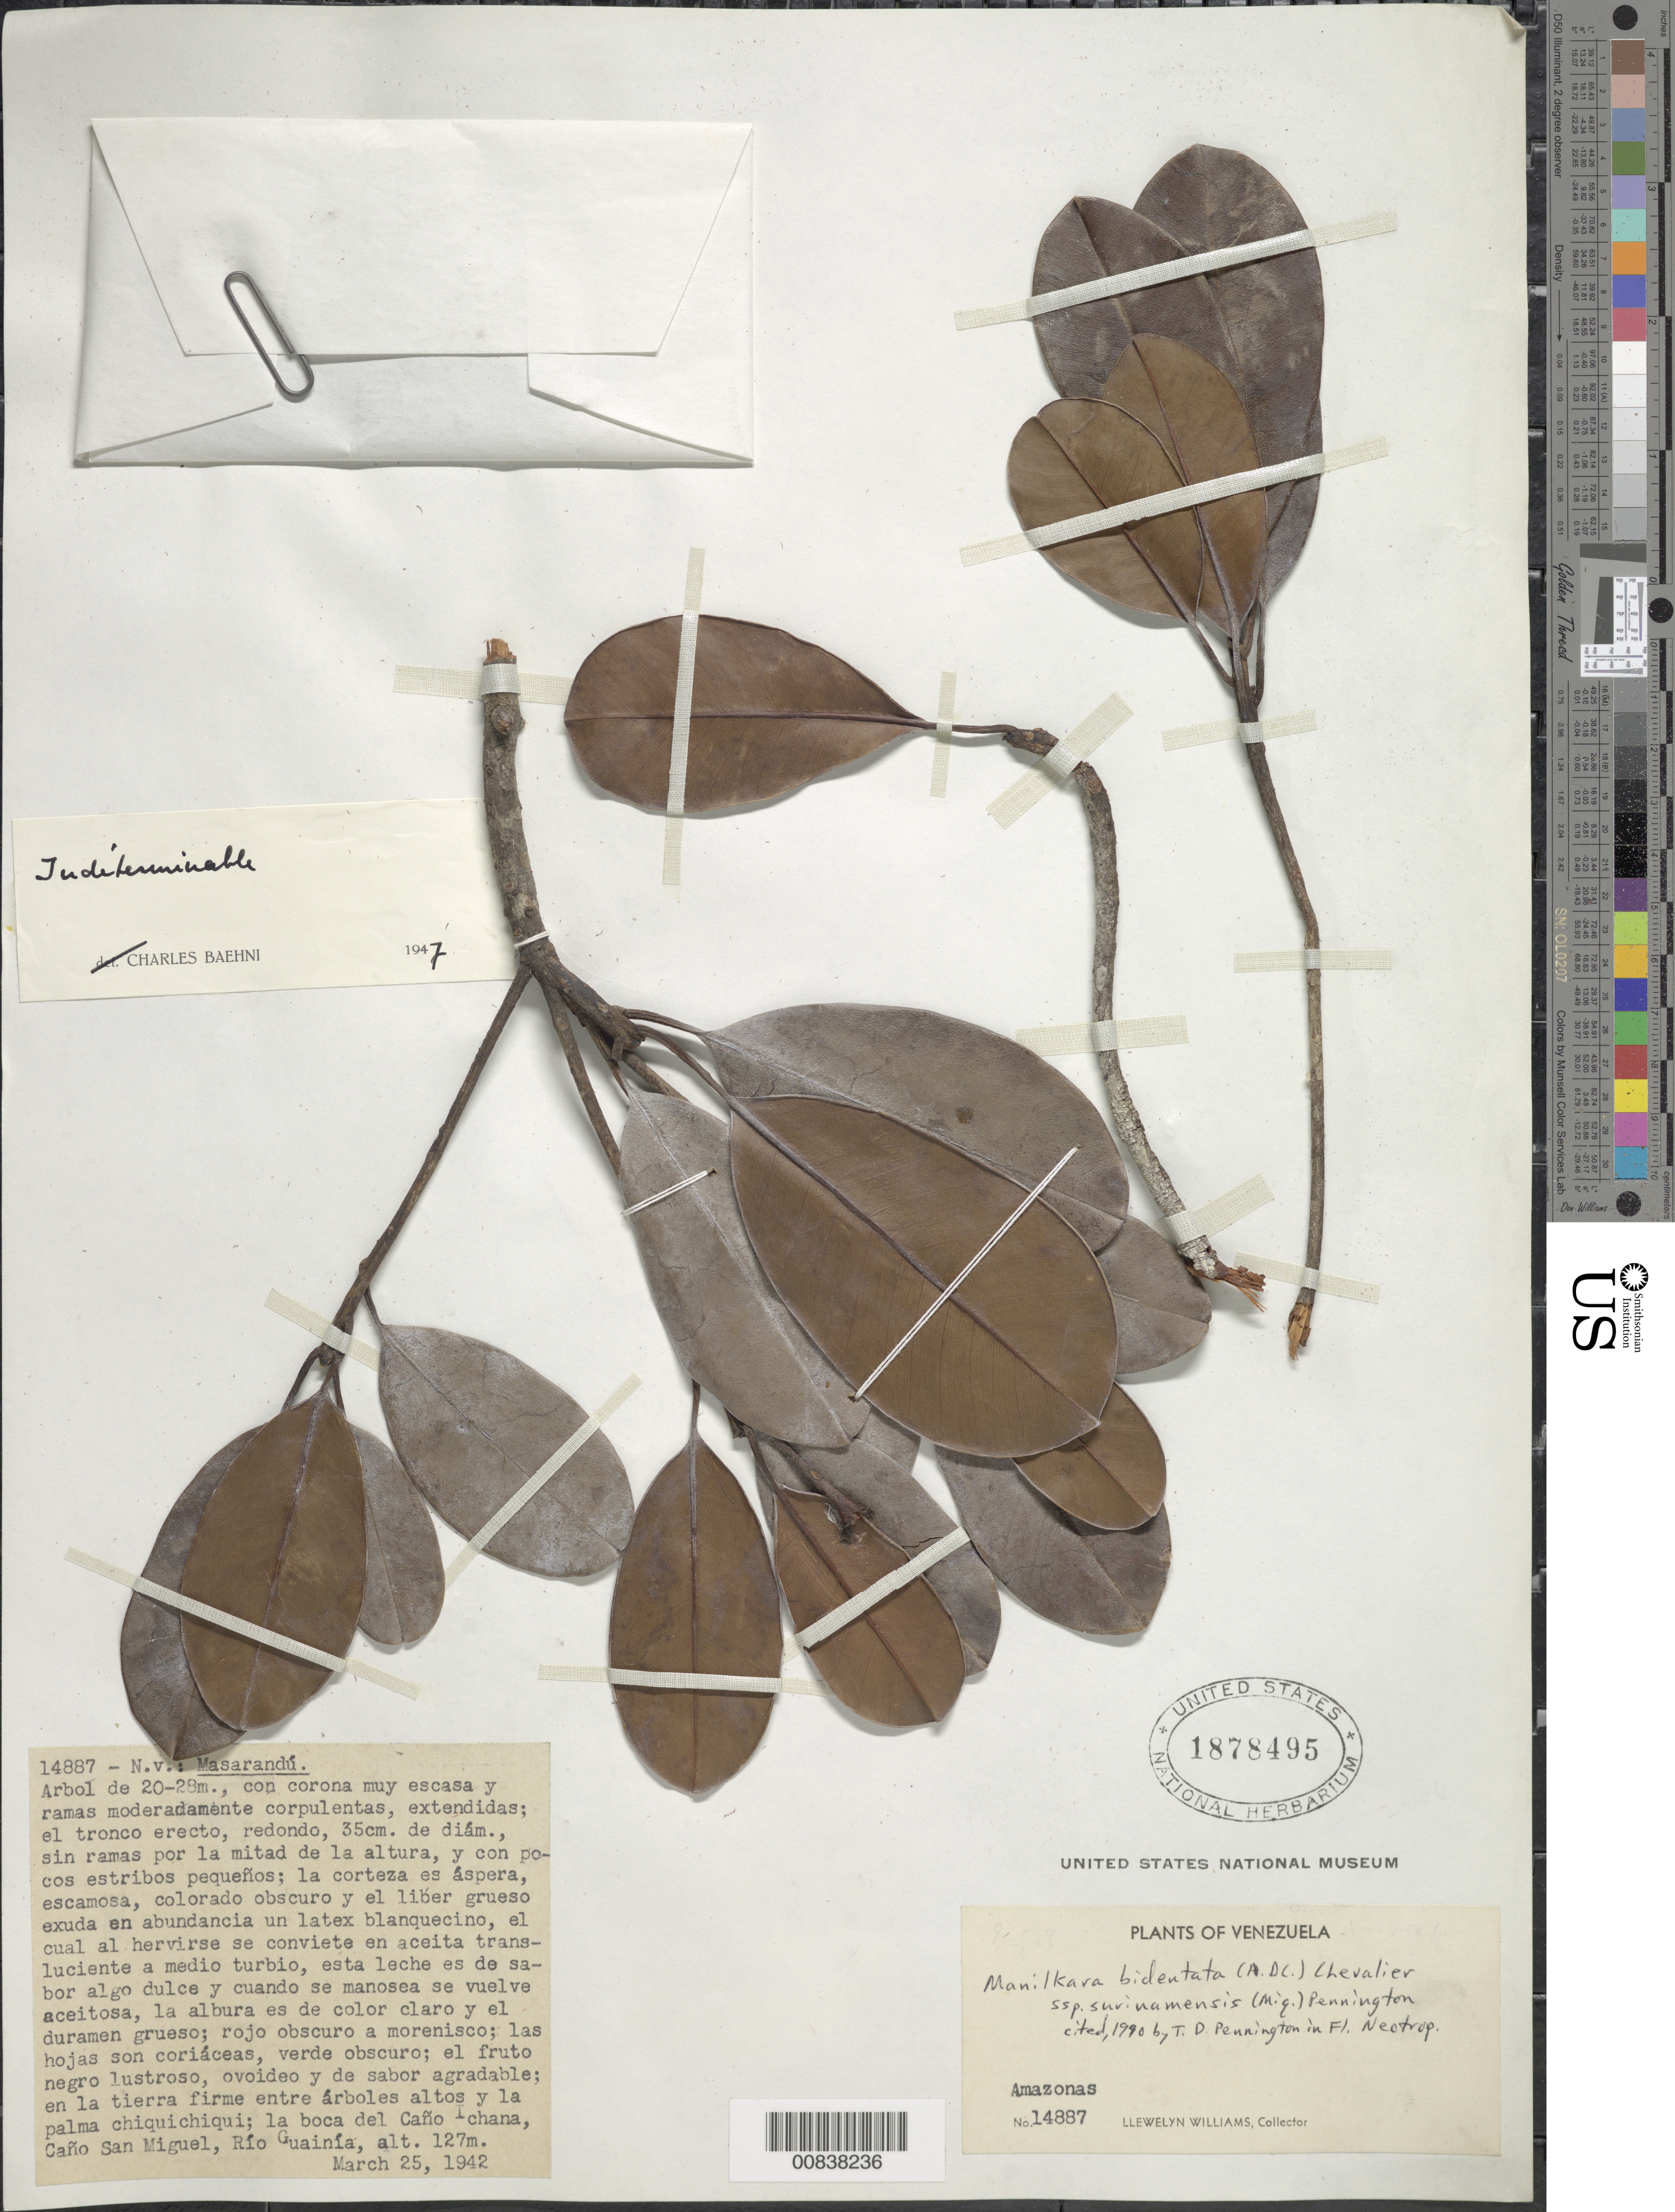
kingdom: Plantae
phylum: Tracheophyta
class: Magnoliopsida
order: Ericales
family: Sapotaceae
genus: Manilkara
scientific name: Manilkara bidentata subsp. surinamensis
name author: (Miq.) T.D. Penn.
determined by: Pennington, T. D., (K)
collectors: Ll. Williams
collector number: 14887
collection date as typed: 25-Mar-42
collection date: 1942-03-25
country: Venezuela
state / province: Amazonas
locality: Caño Ichana, Boca del Caño San Miguel, Río Guainia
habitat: Tierra fiemre entre arboles altos y la palma chiquichiqui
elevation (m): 127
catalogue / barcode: US 1878495